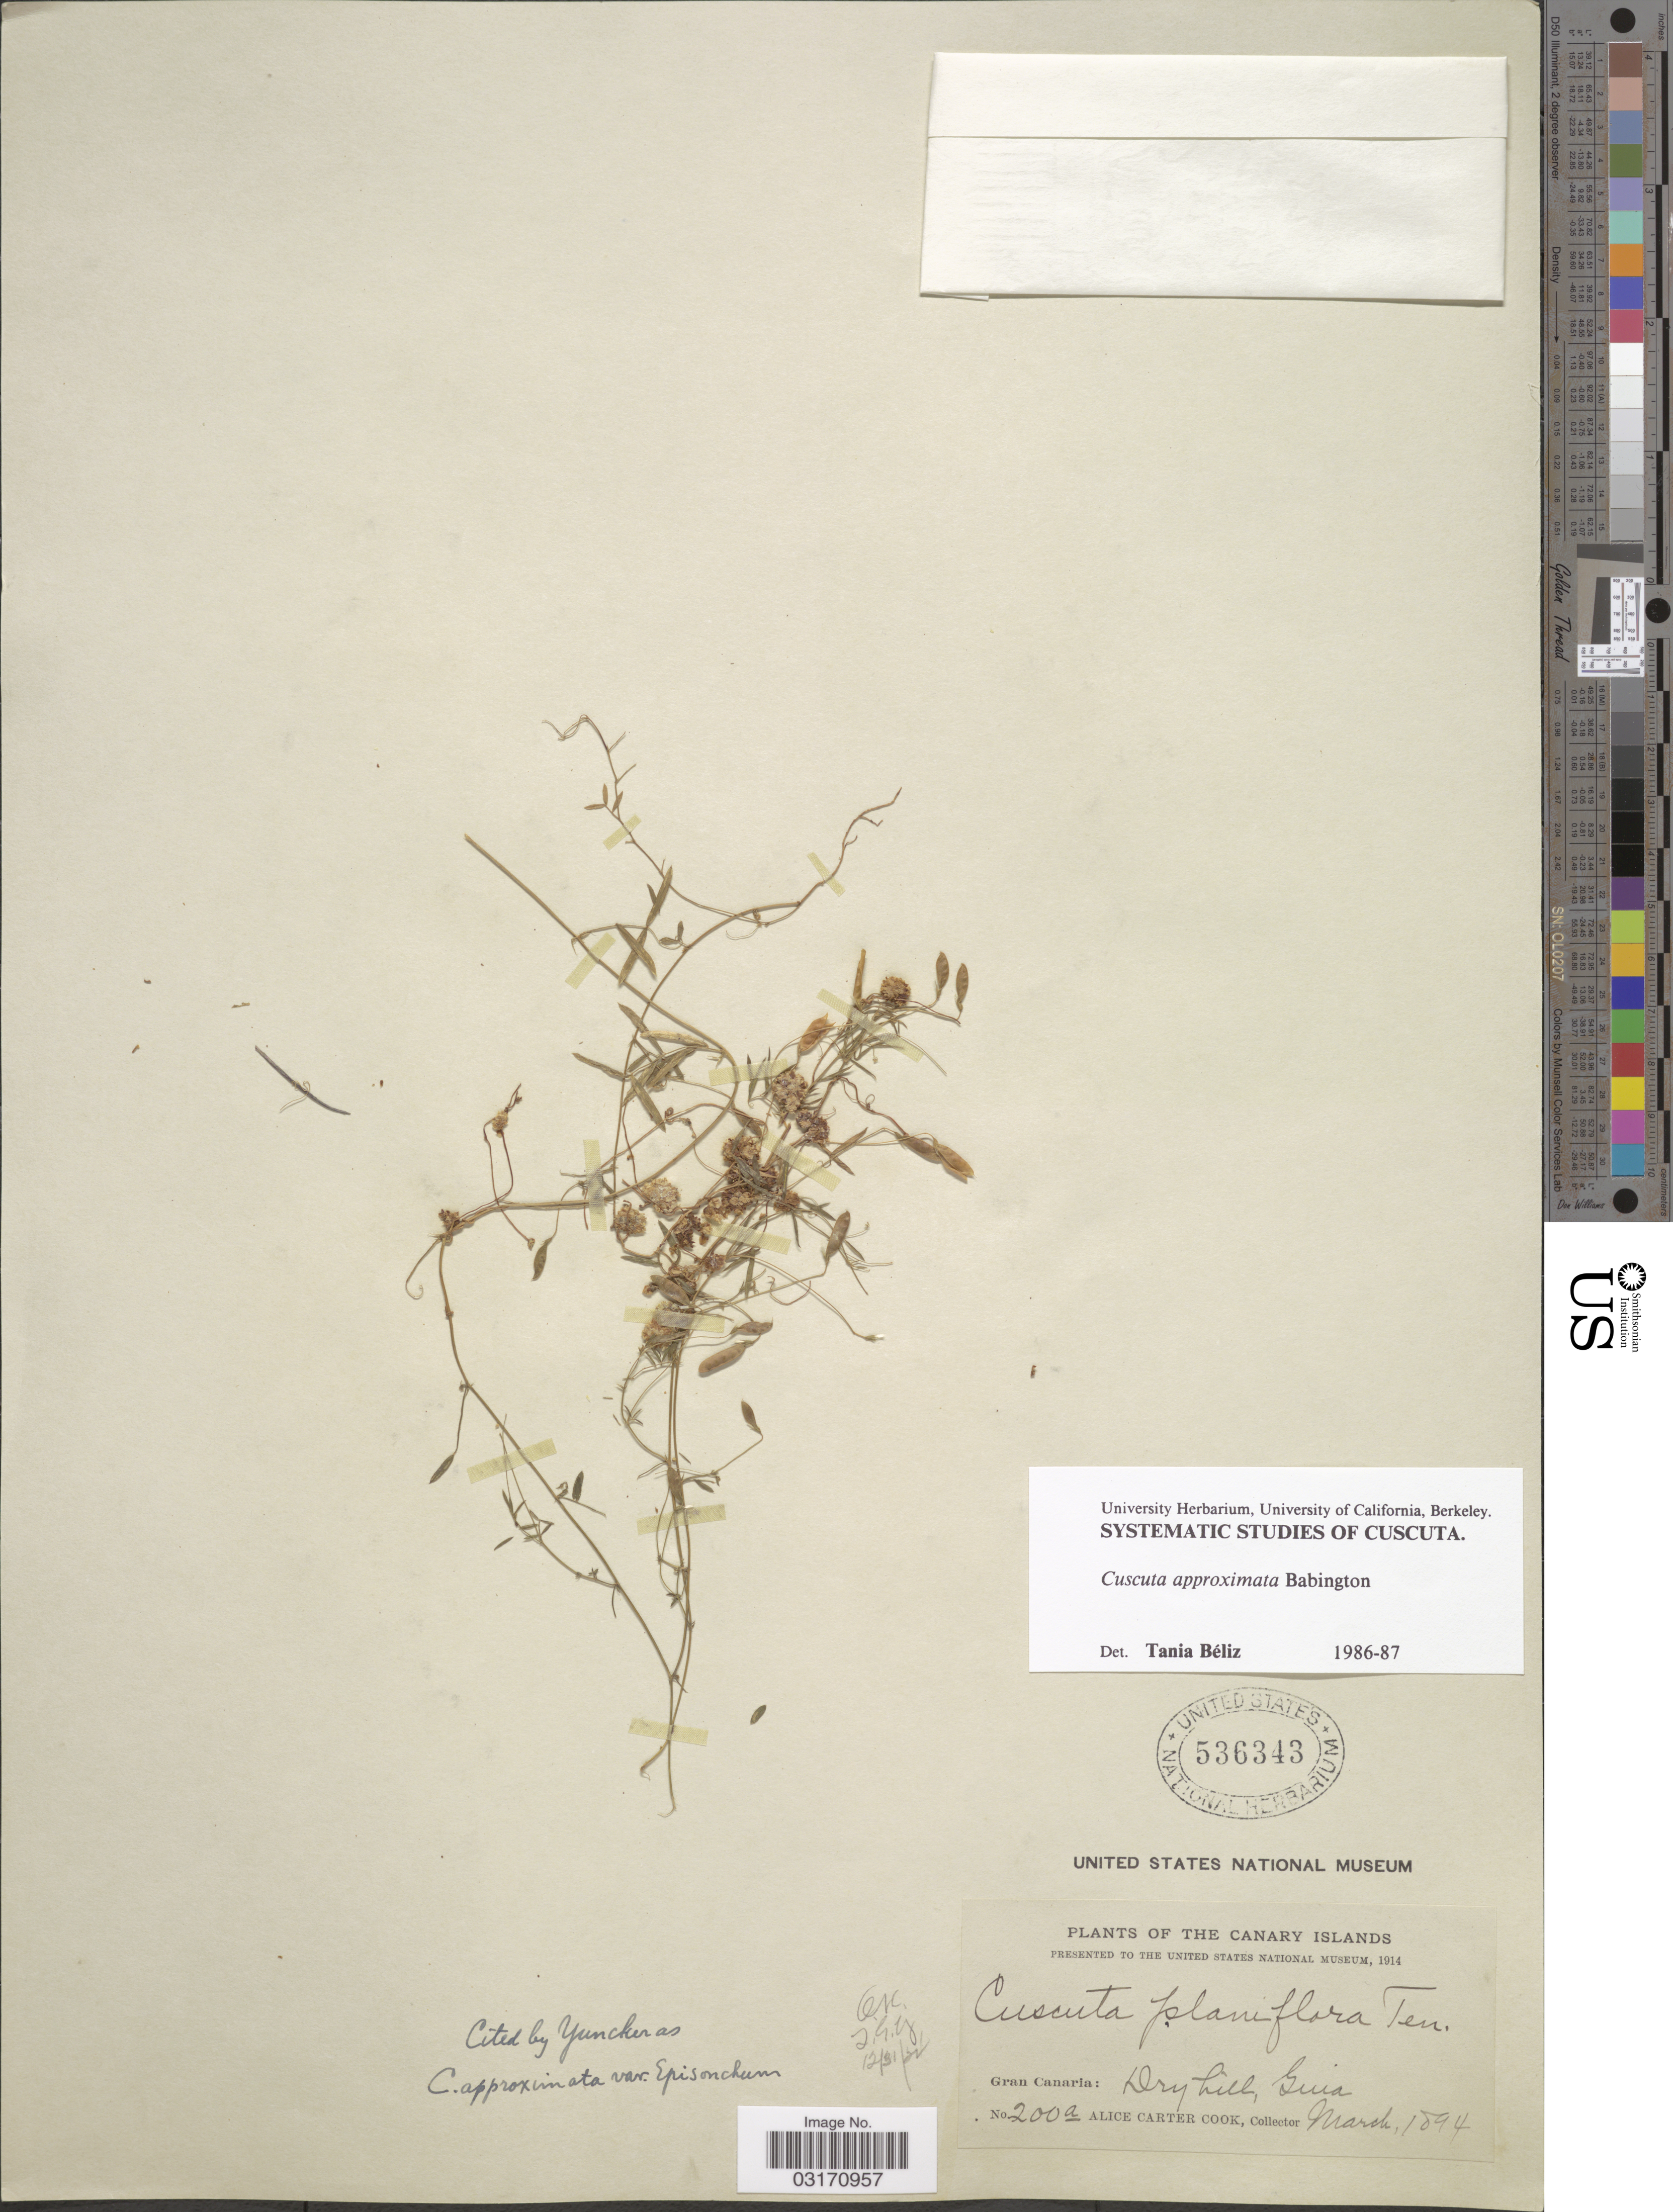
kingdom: Plantae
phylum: Tracheophyta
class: Magnoliopsida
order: Solanales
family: Convolvulaceae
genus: Cuscuta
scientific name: Cuscuta approximata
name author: Bab.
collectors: Alice C. Cook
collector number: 200 a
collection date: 1894-03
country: Spain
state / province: Canarias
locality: The Canary Islands. Gran Canaria: Dry hills, Guia.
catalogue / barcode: US 536343